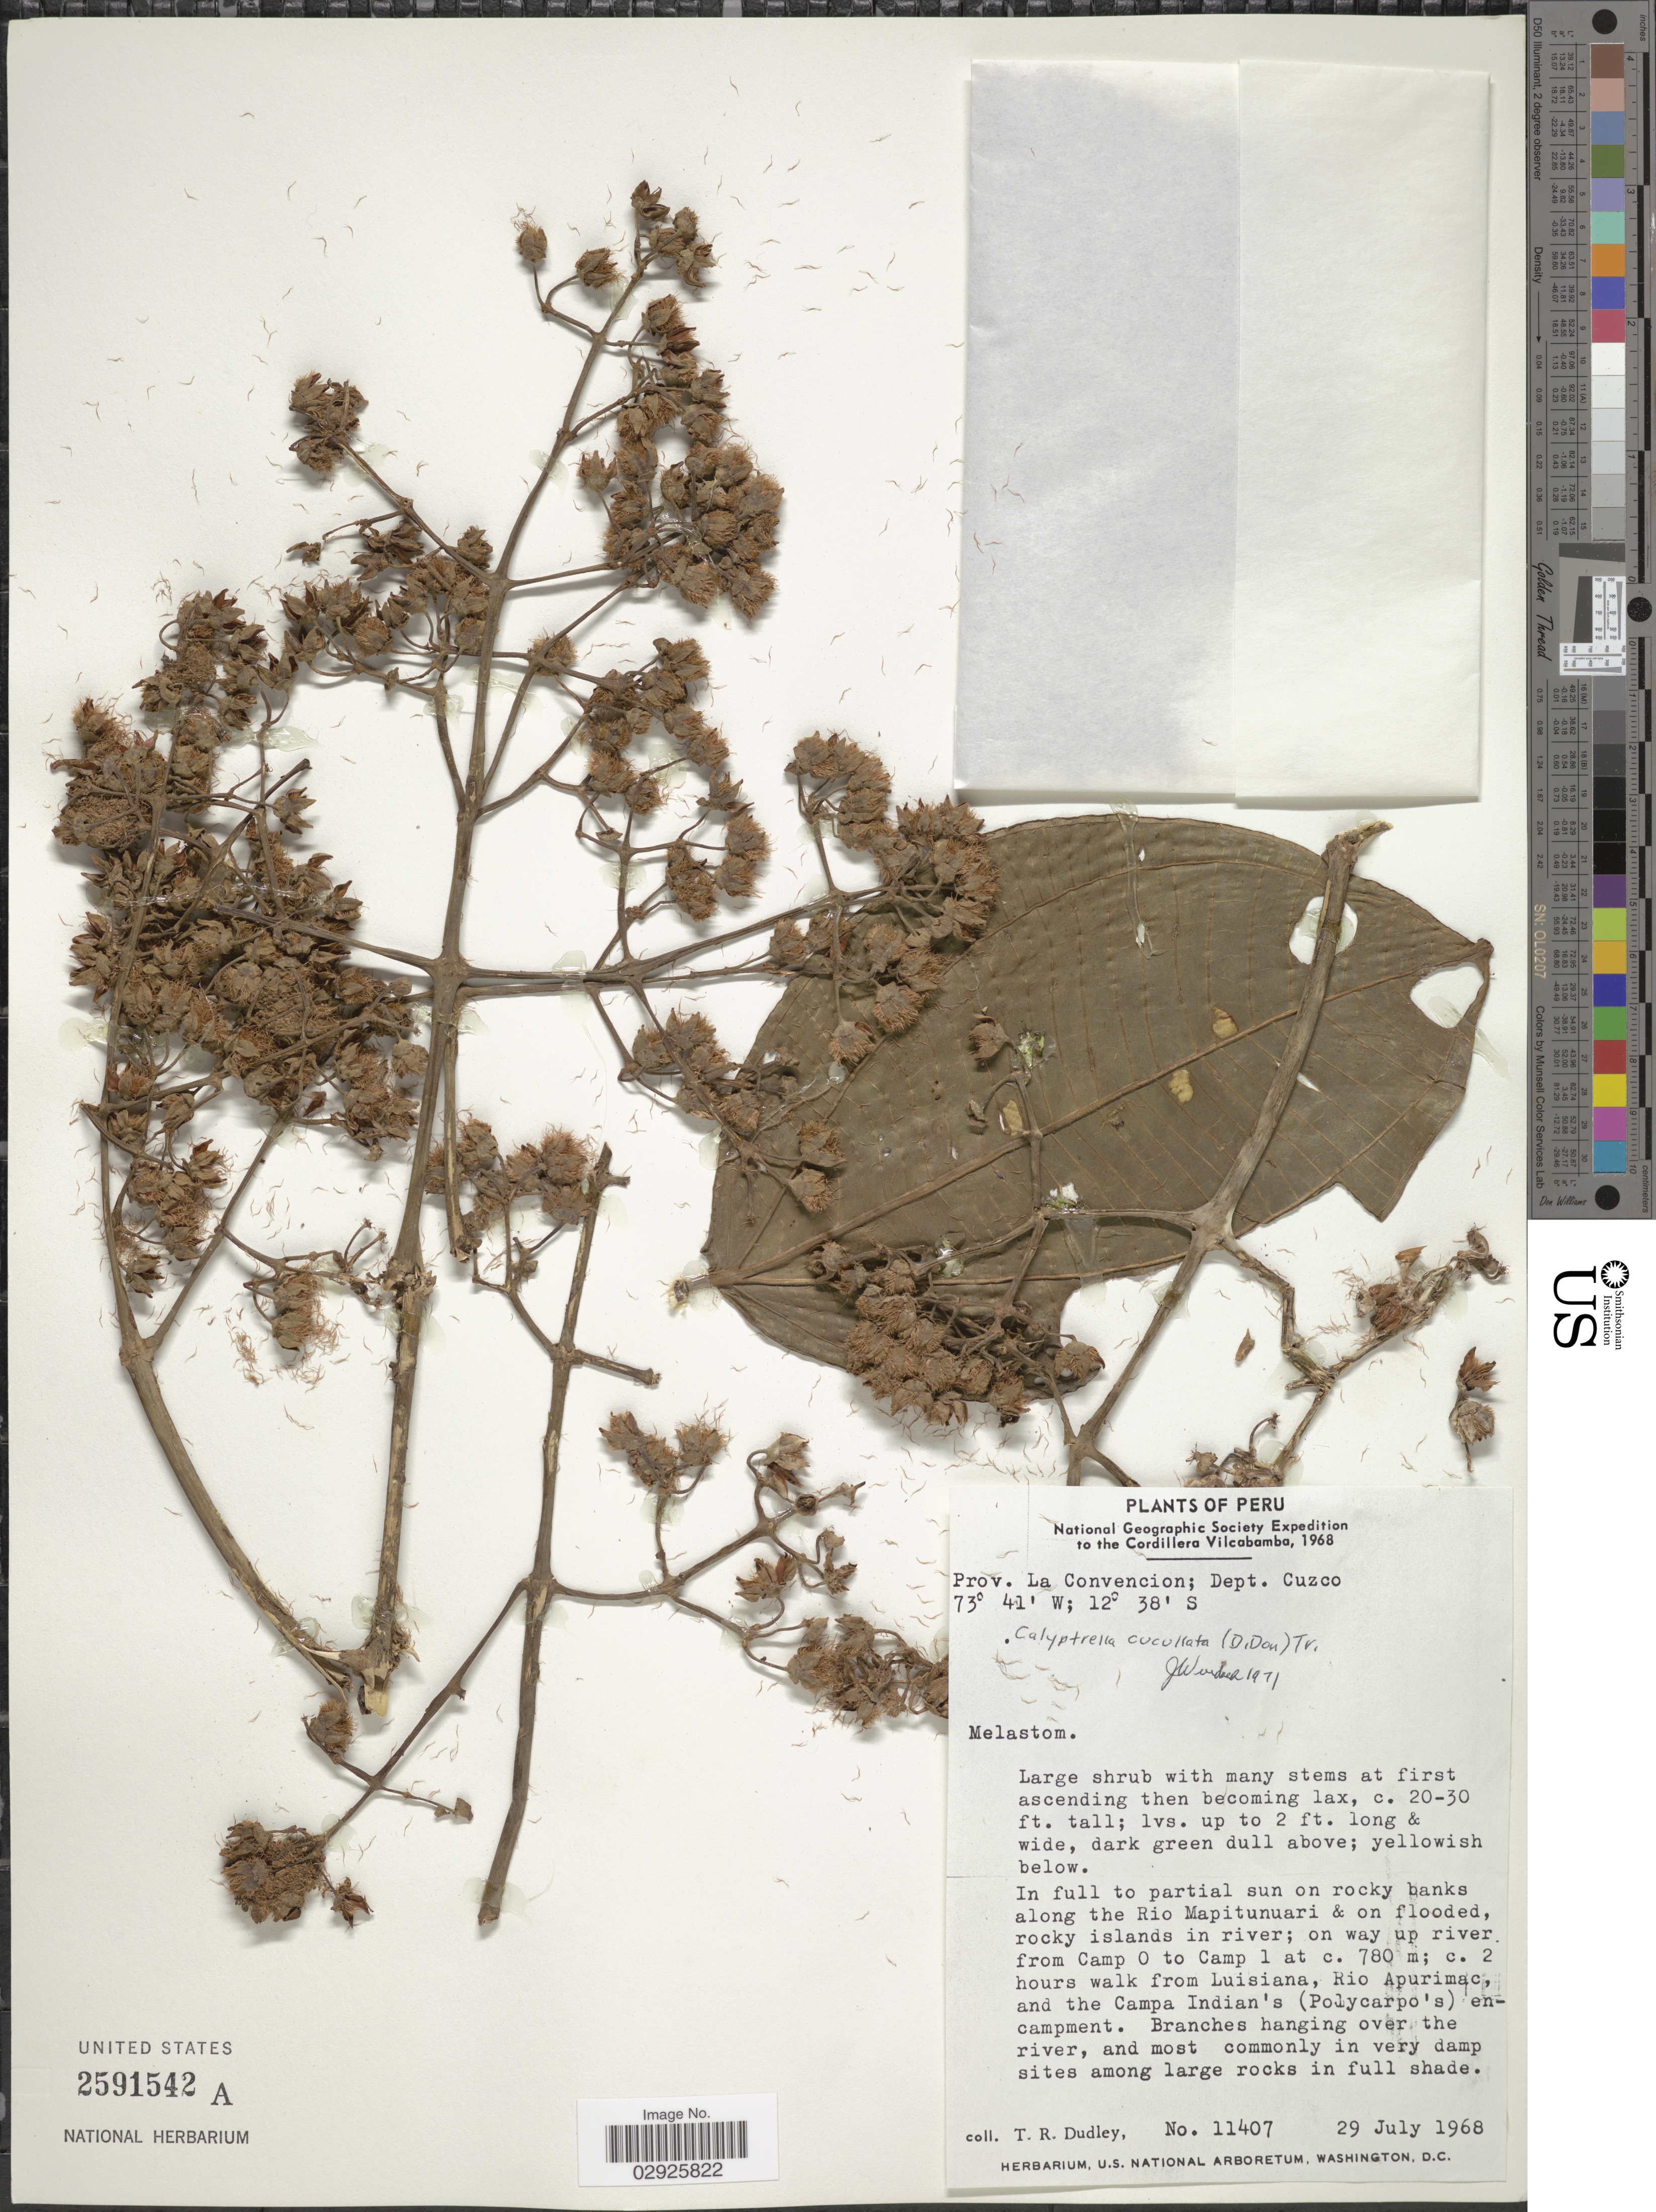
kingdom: Plantae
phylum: Tracheophyta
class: Magnoliopsida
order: Myrtales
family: Melastomataceae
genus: Graffenrieda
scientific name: Graffenrieda cucullata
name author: (Triana) L.O. Williams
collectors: T. R. Dudley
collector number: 11407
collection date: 1968-07-29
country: Peru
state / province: Cusco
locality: Cordillera Vilcabamba. Prov. La Convencion; Dept. Cuzco. Along the Rio Mapitunuari & on flooded, rocky islands in river; on way up river from Camp 0 to Camp 1. ca. 2 hours walk from Luisiana, Rio Apurimac, and the Campa Indian's (Polycarpo's) encampment.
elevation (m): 780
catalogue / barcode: US 2591542A